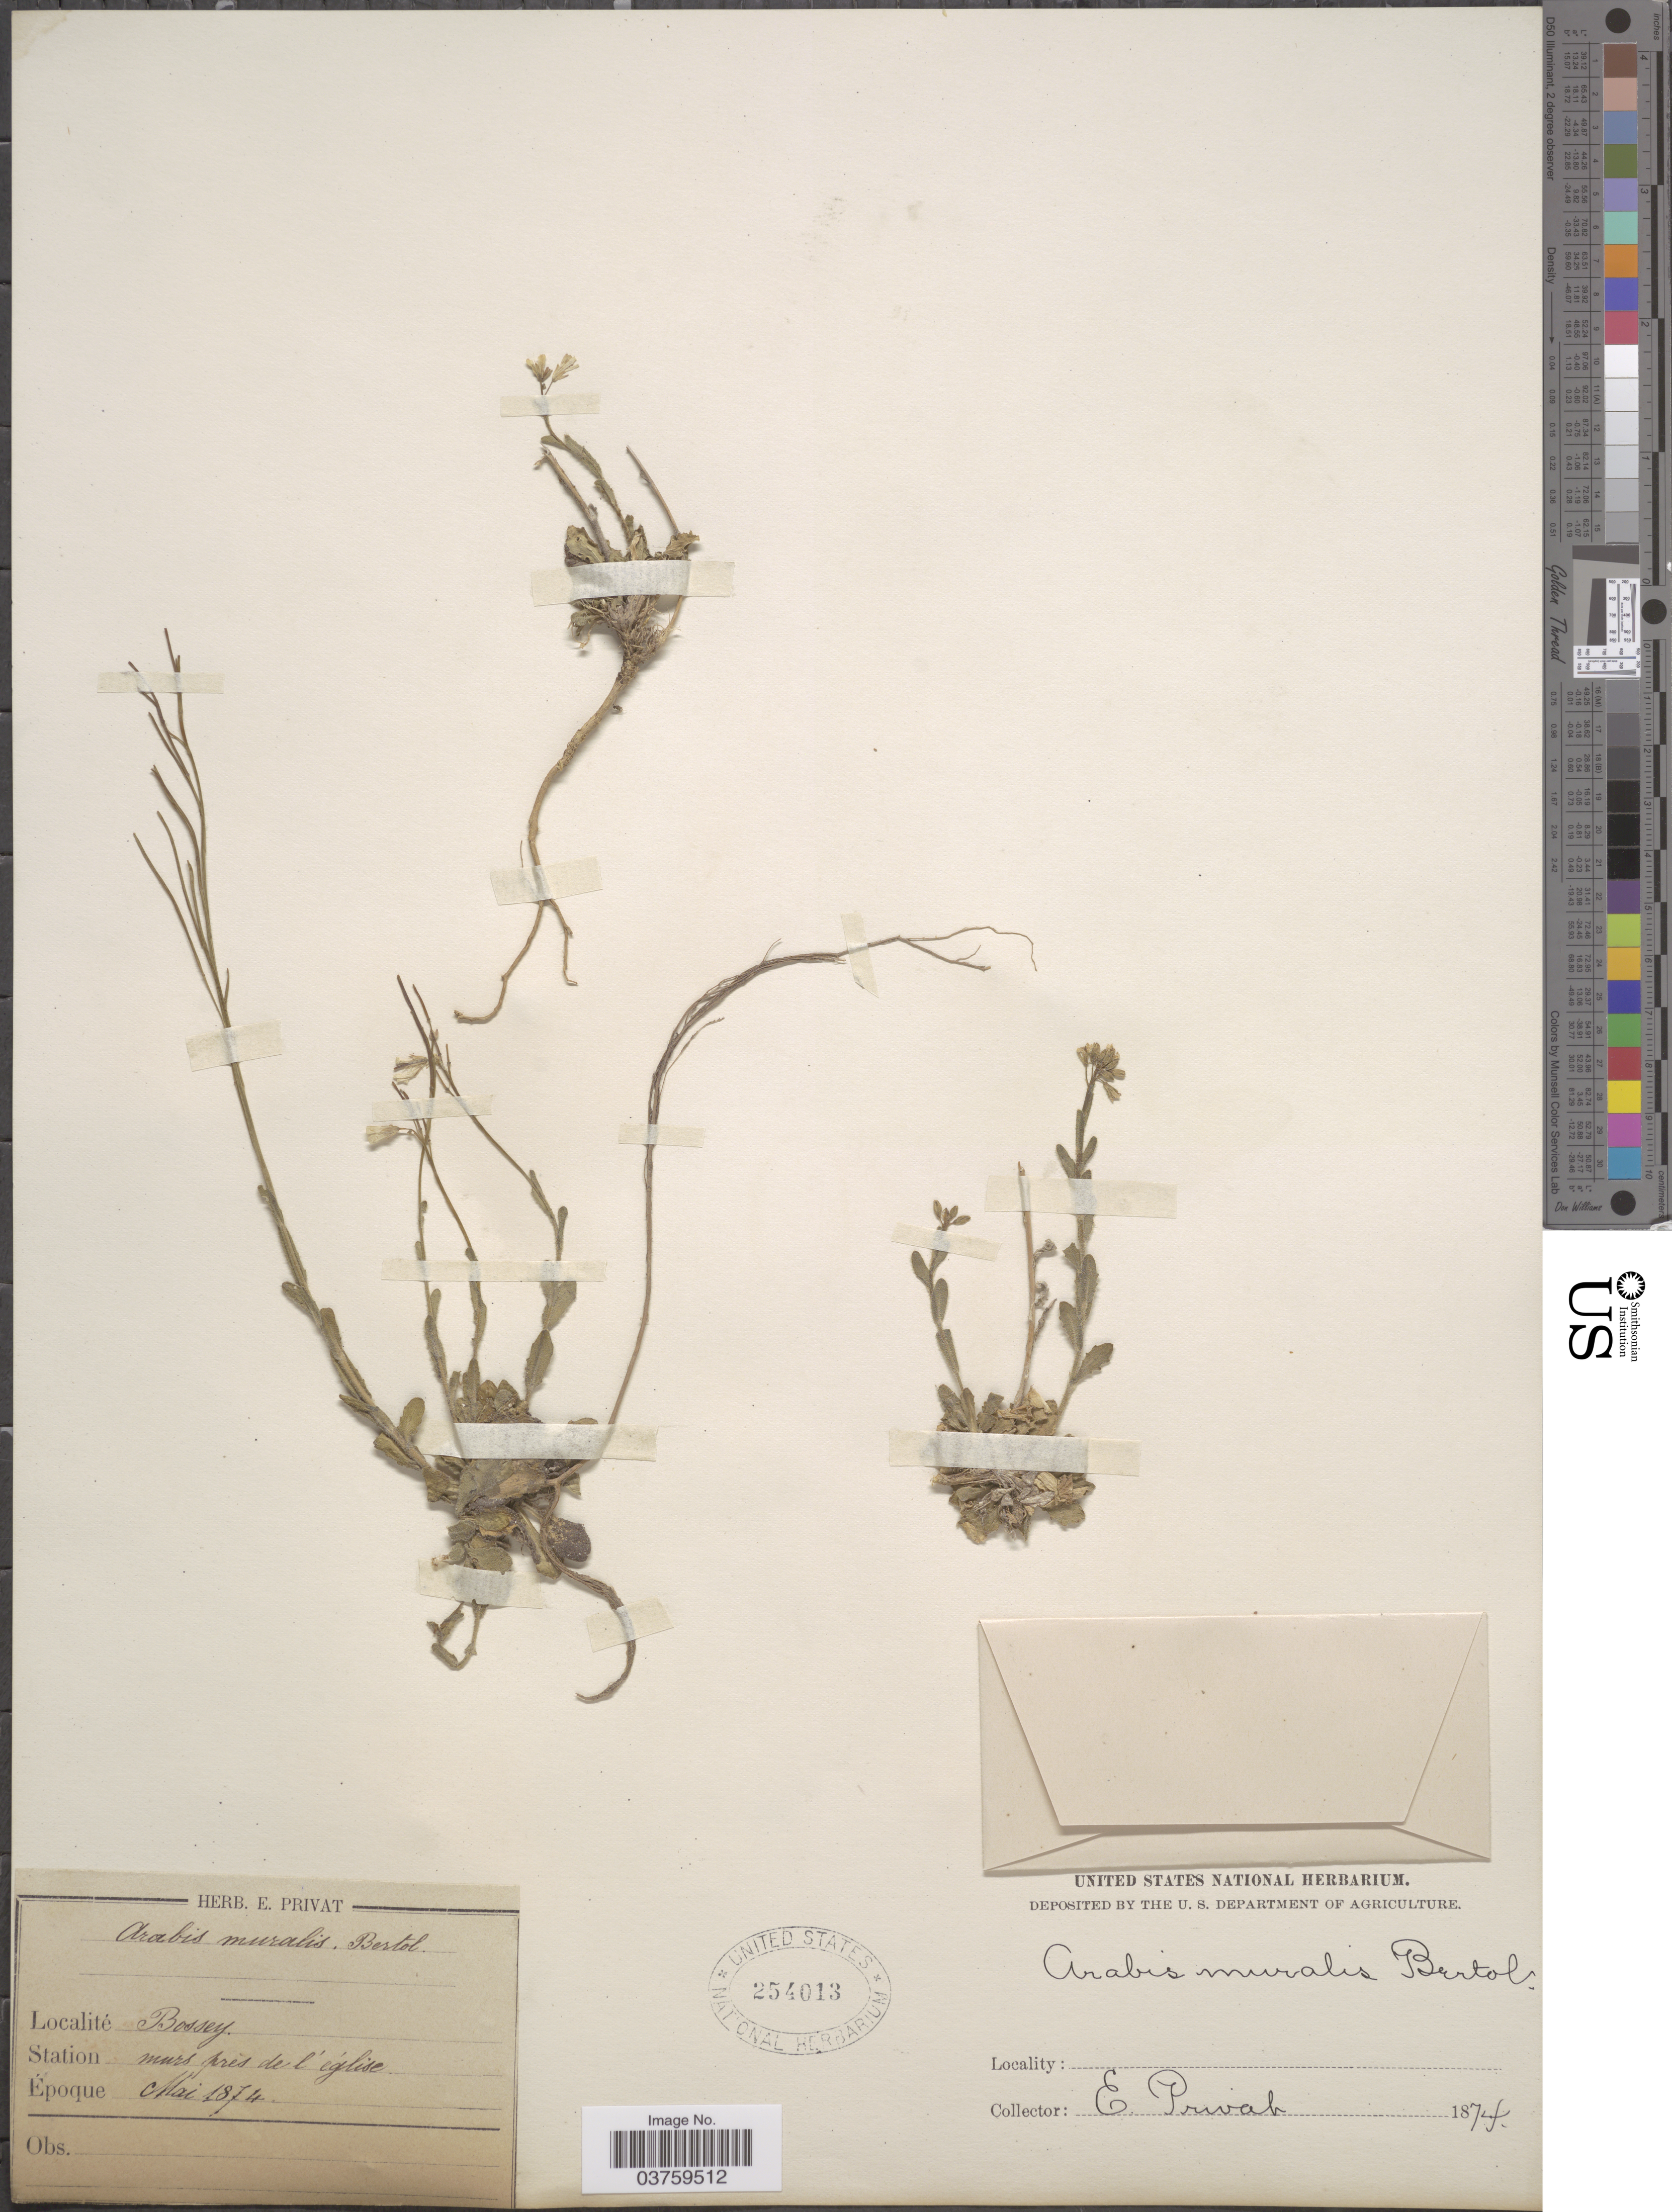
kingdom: Plantae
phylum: Tracheophyta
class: Magnoliopsida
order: Brassicales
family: Brassicaceae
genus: Arabis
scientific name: Arabis muralis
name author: Bertol.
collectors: E. Privat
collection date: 1874-05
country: Switzerland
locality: Bossey. Station murs pres de l'eglise.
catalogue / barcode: US 254013